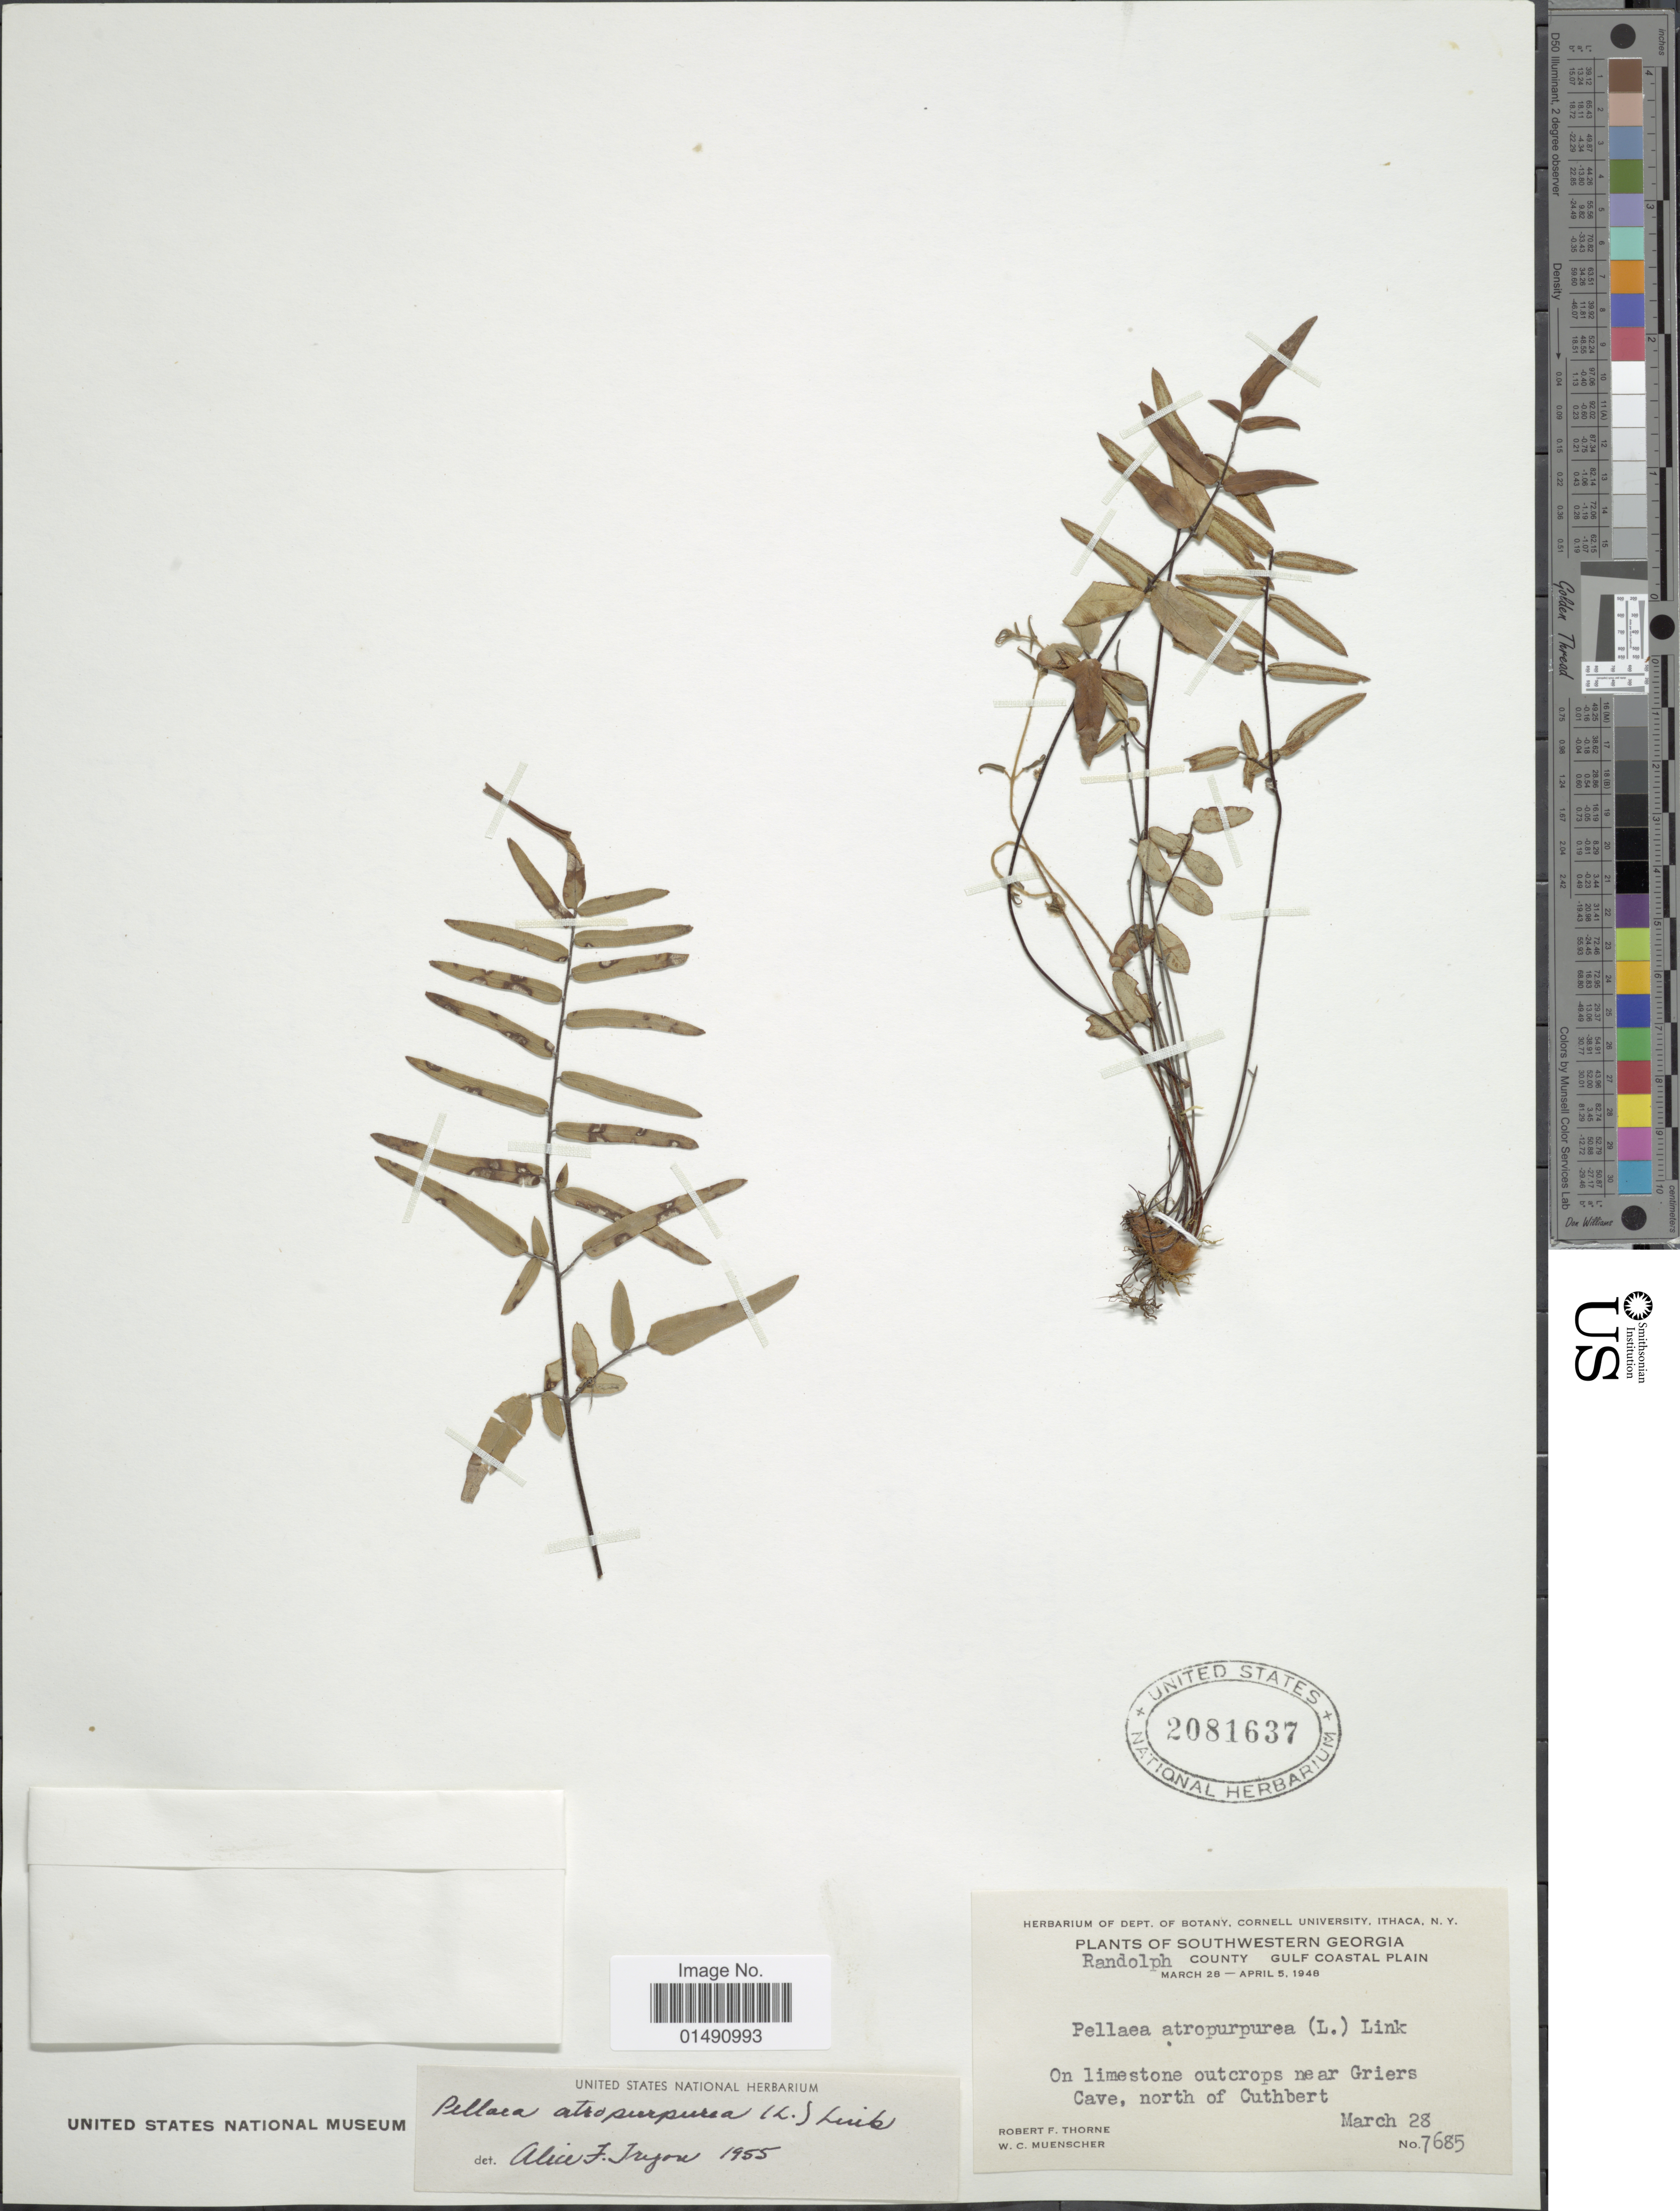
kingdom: Plantae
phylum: Tracheophyta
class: Polypodiopsida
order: Polypodiales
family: Pteridaceae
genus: Pellaea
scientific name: Pellaea atropurpurea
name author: (L.) Link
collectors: R. F. Thorne & W. Muenscher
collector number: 7685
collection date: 1948-03-28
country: United States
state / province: Georgia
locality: Southwestern Georgia, Randolph county Gulf Coastal Plain, On limestone outcrops near Griers cave, north of Guthbert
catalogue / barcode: US 2081637